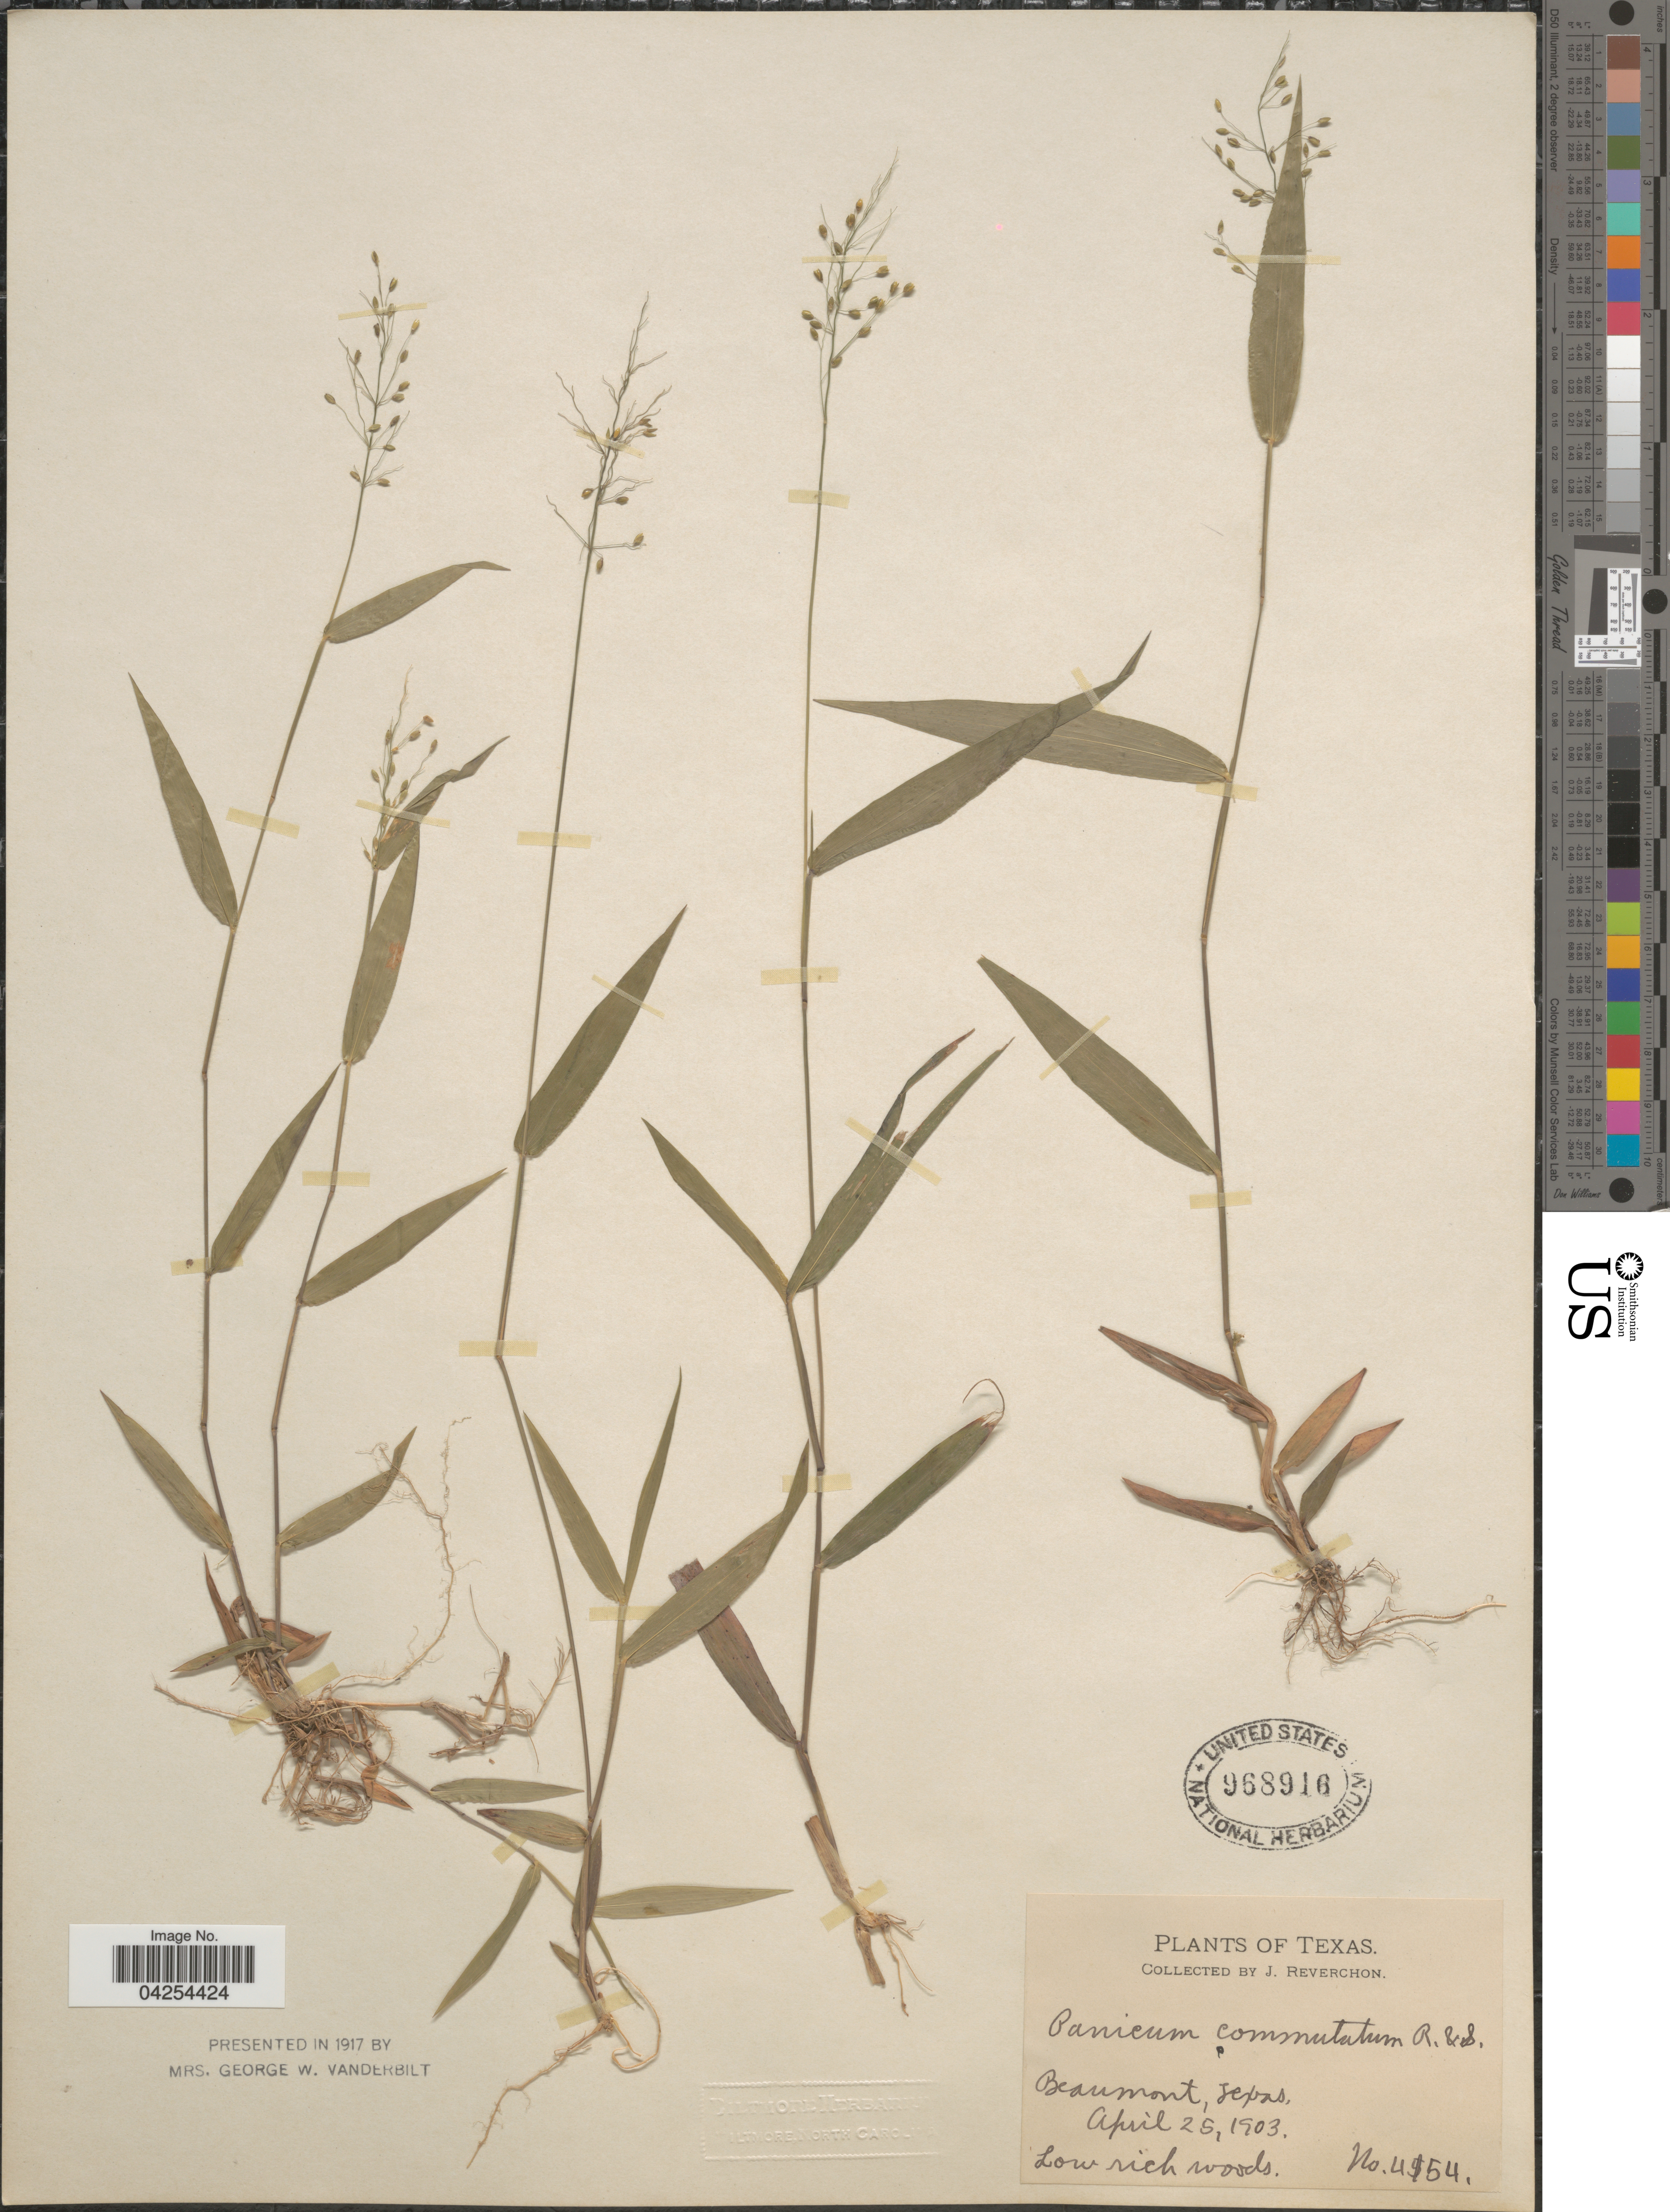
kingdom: Plantae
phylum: Tracheophyta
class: Liliopsida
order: Poales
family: Poaceae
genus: Dichanthelium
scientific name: Dichanthelium commutatum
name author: (Schult.) Gould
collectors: J. Reverchon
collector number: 4154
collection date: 1903-04-25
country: United States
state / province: Texas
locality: Beaumont.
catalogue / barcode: US 9689116